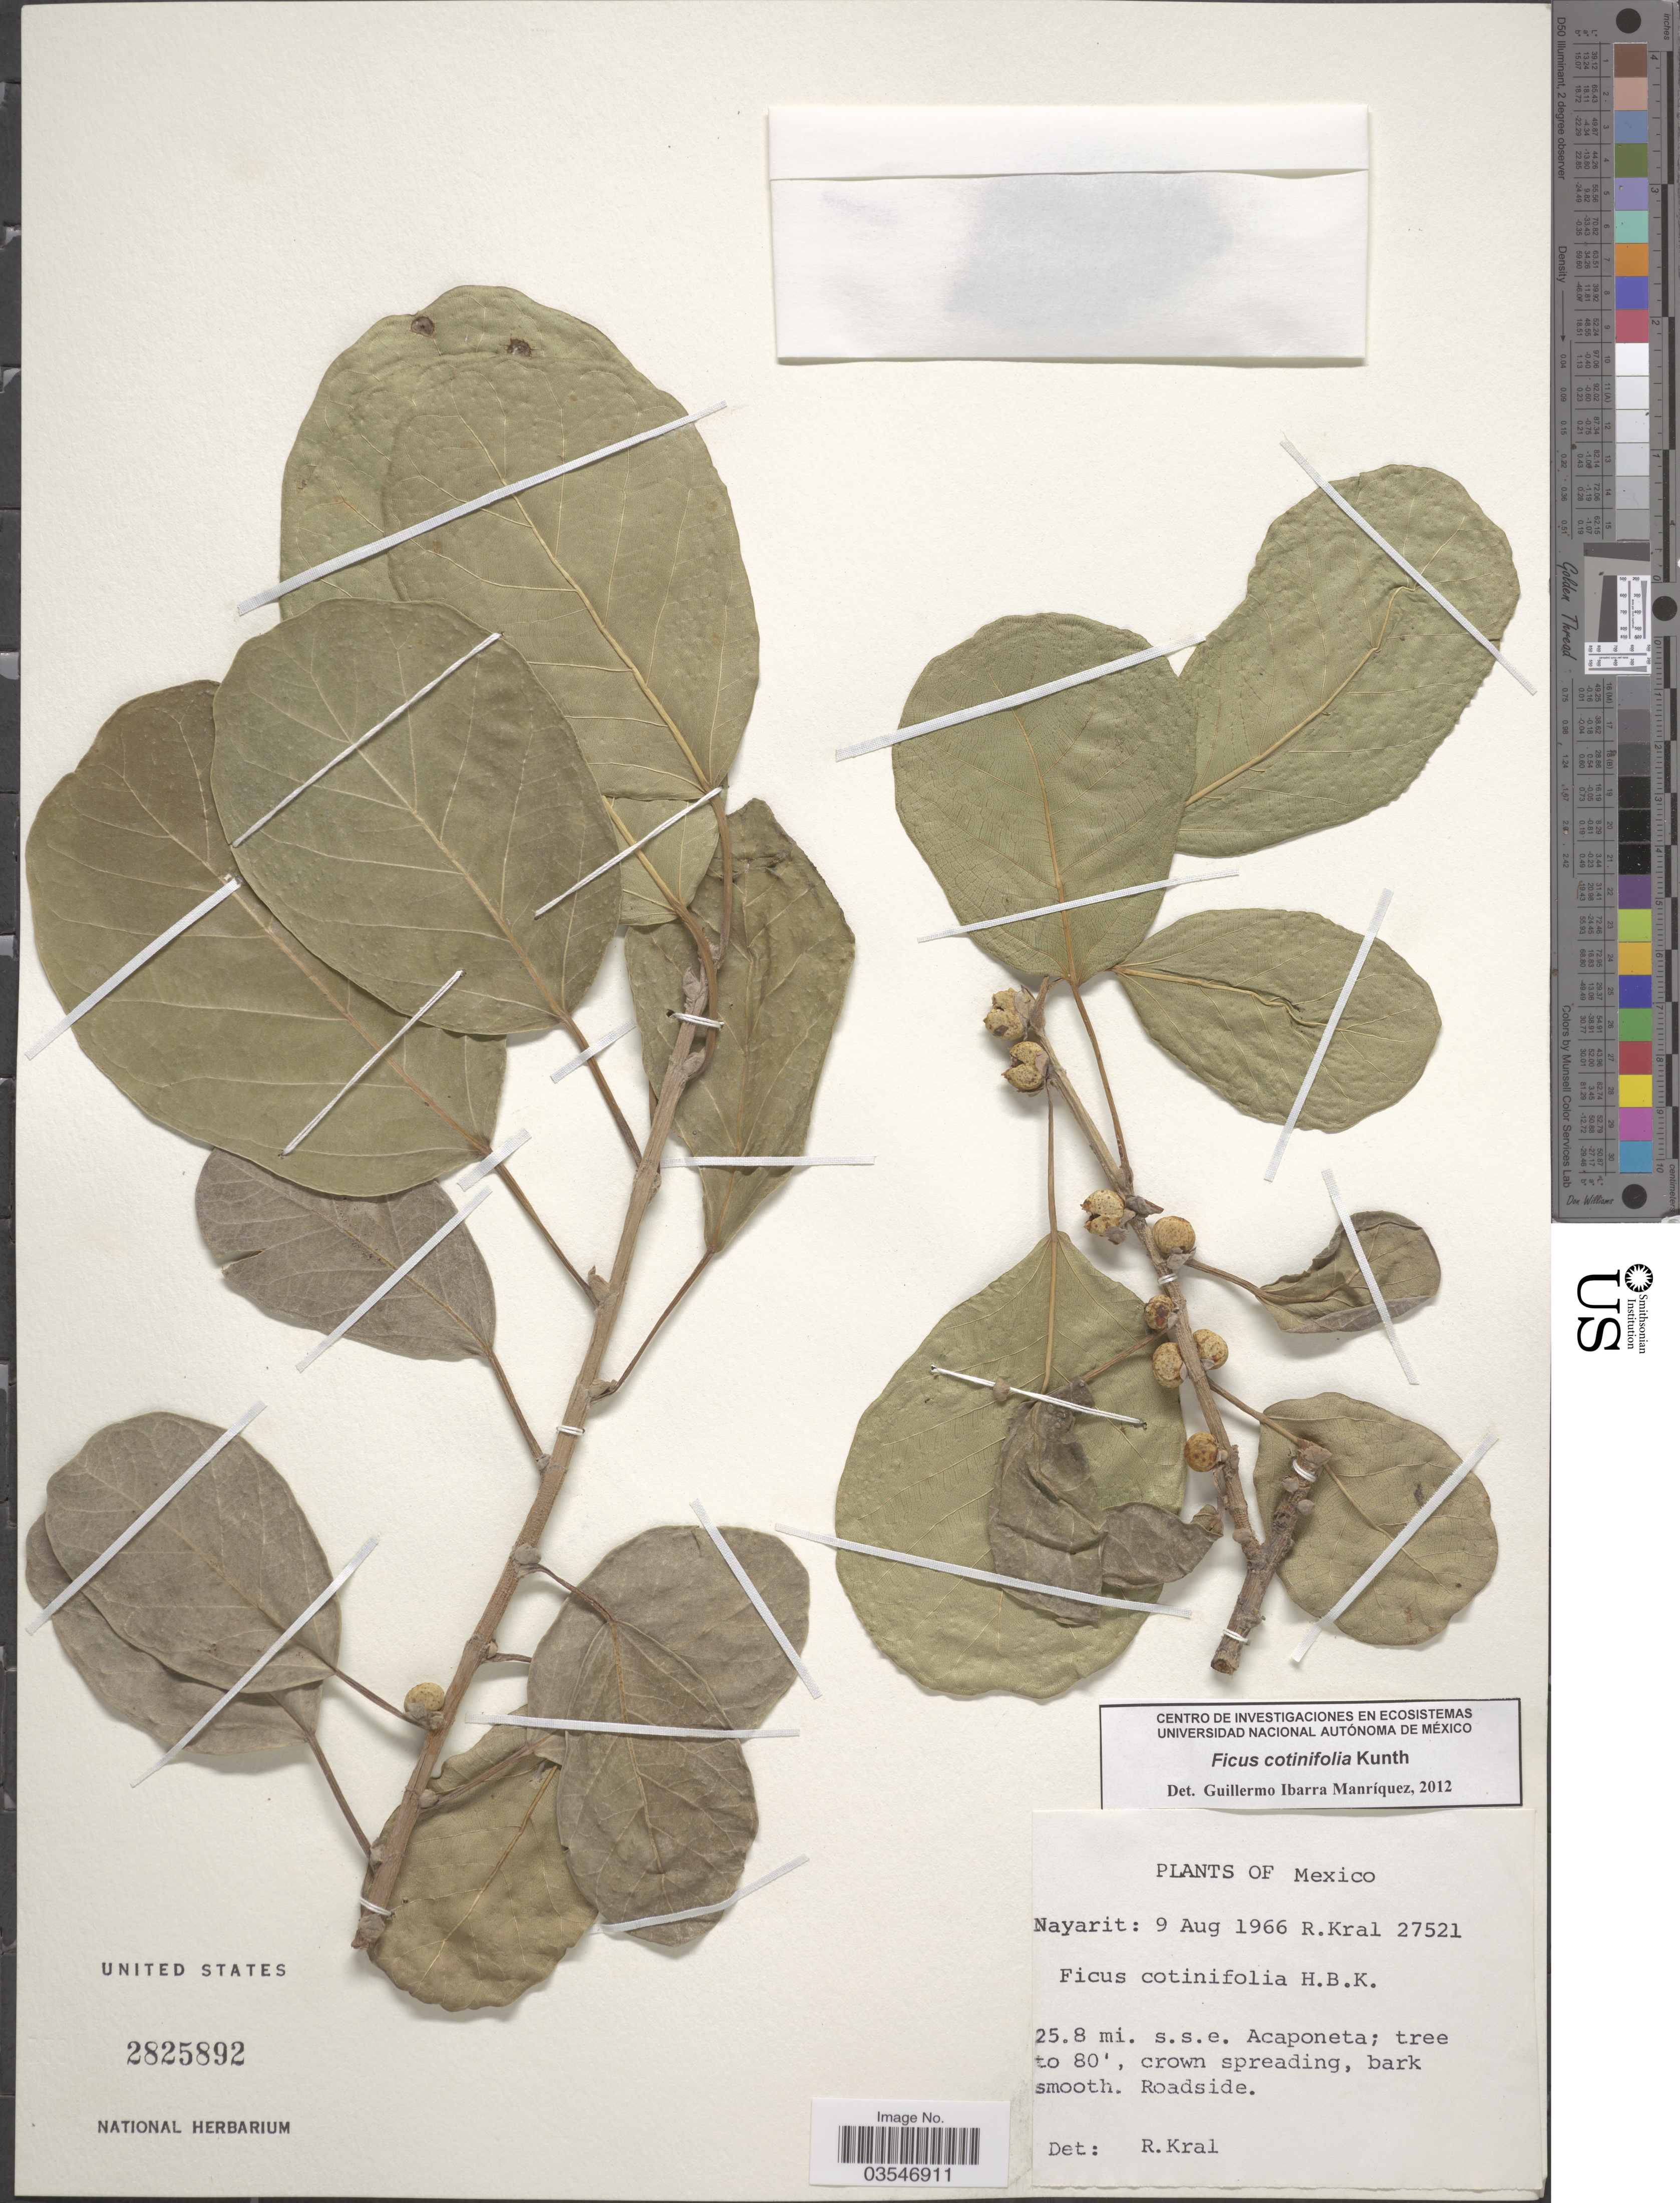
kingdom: Plantae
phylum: Tracheophyta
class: Magnoliopsida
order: Rosales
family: Moraceae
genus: Ficus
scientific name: Ficus cotinifolia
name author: Kunth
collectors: R. Kral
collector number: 27521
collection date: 1966-08-09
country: Mexico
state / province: Nayarit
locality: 25.8 mi. s.s.e. Acaponeta.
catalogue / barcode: US 2825892